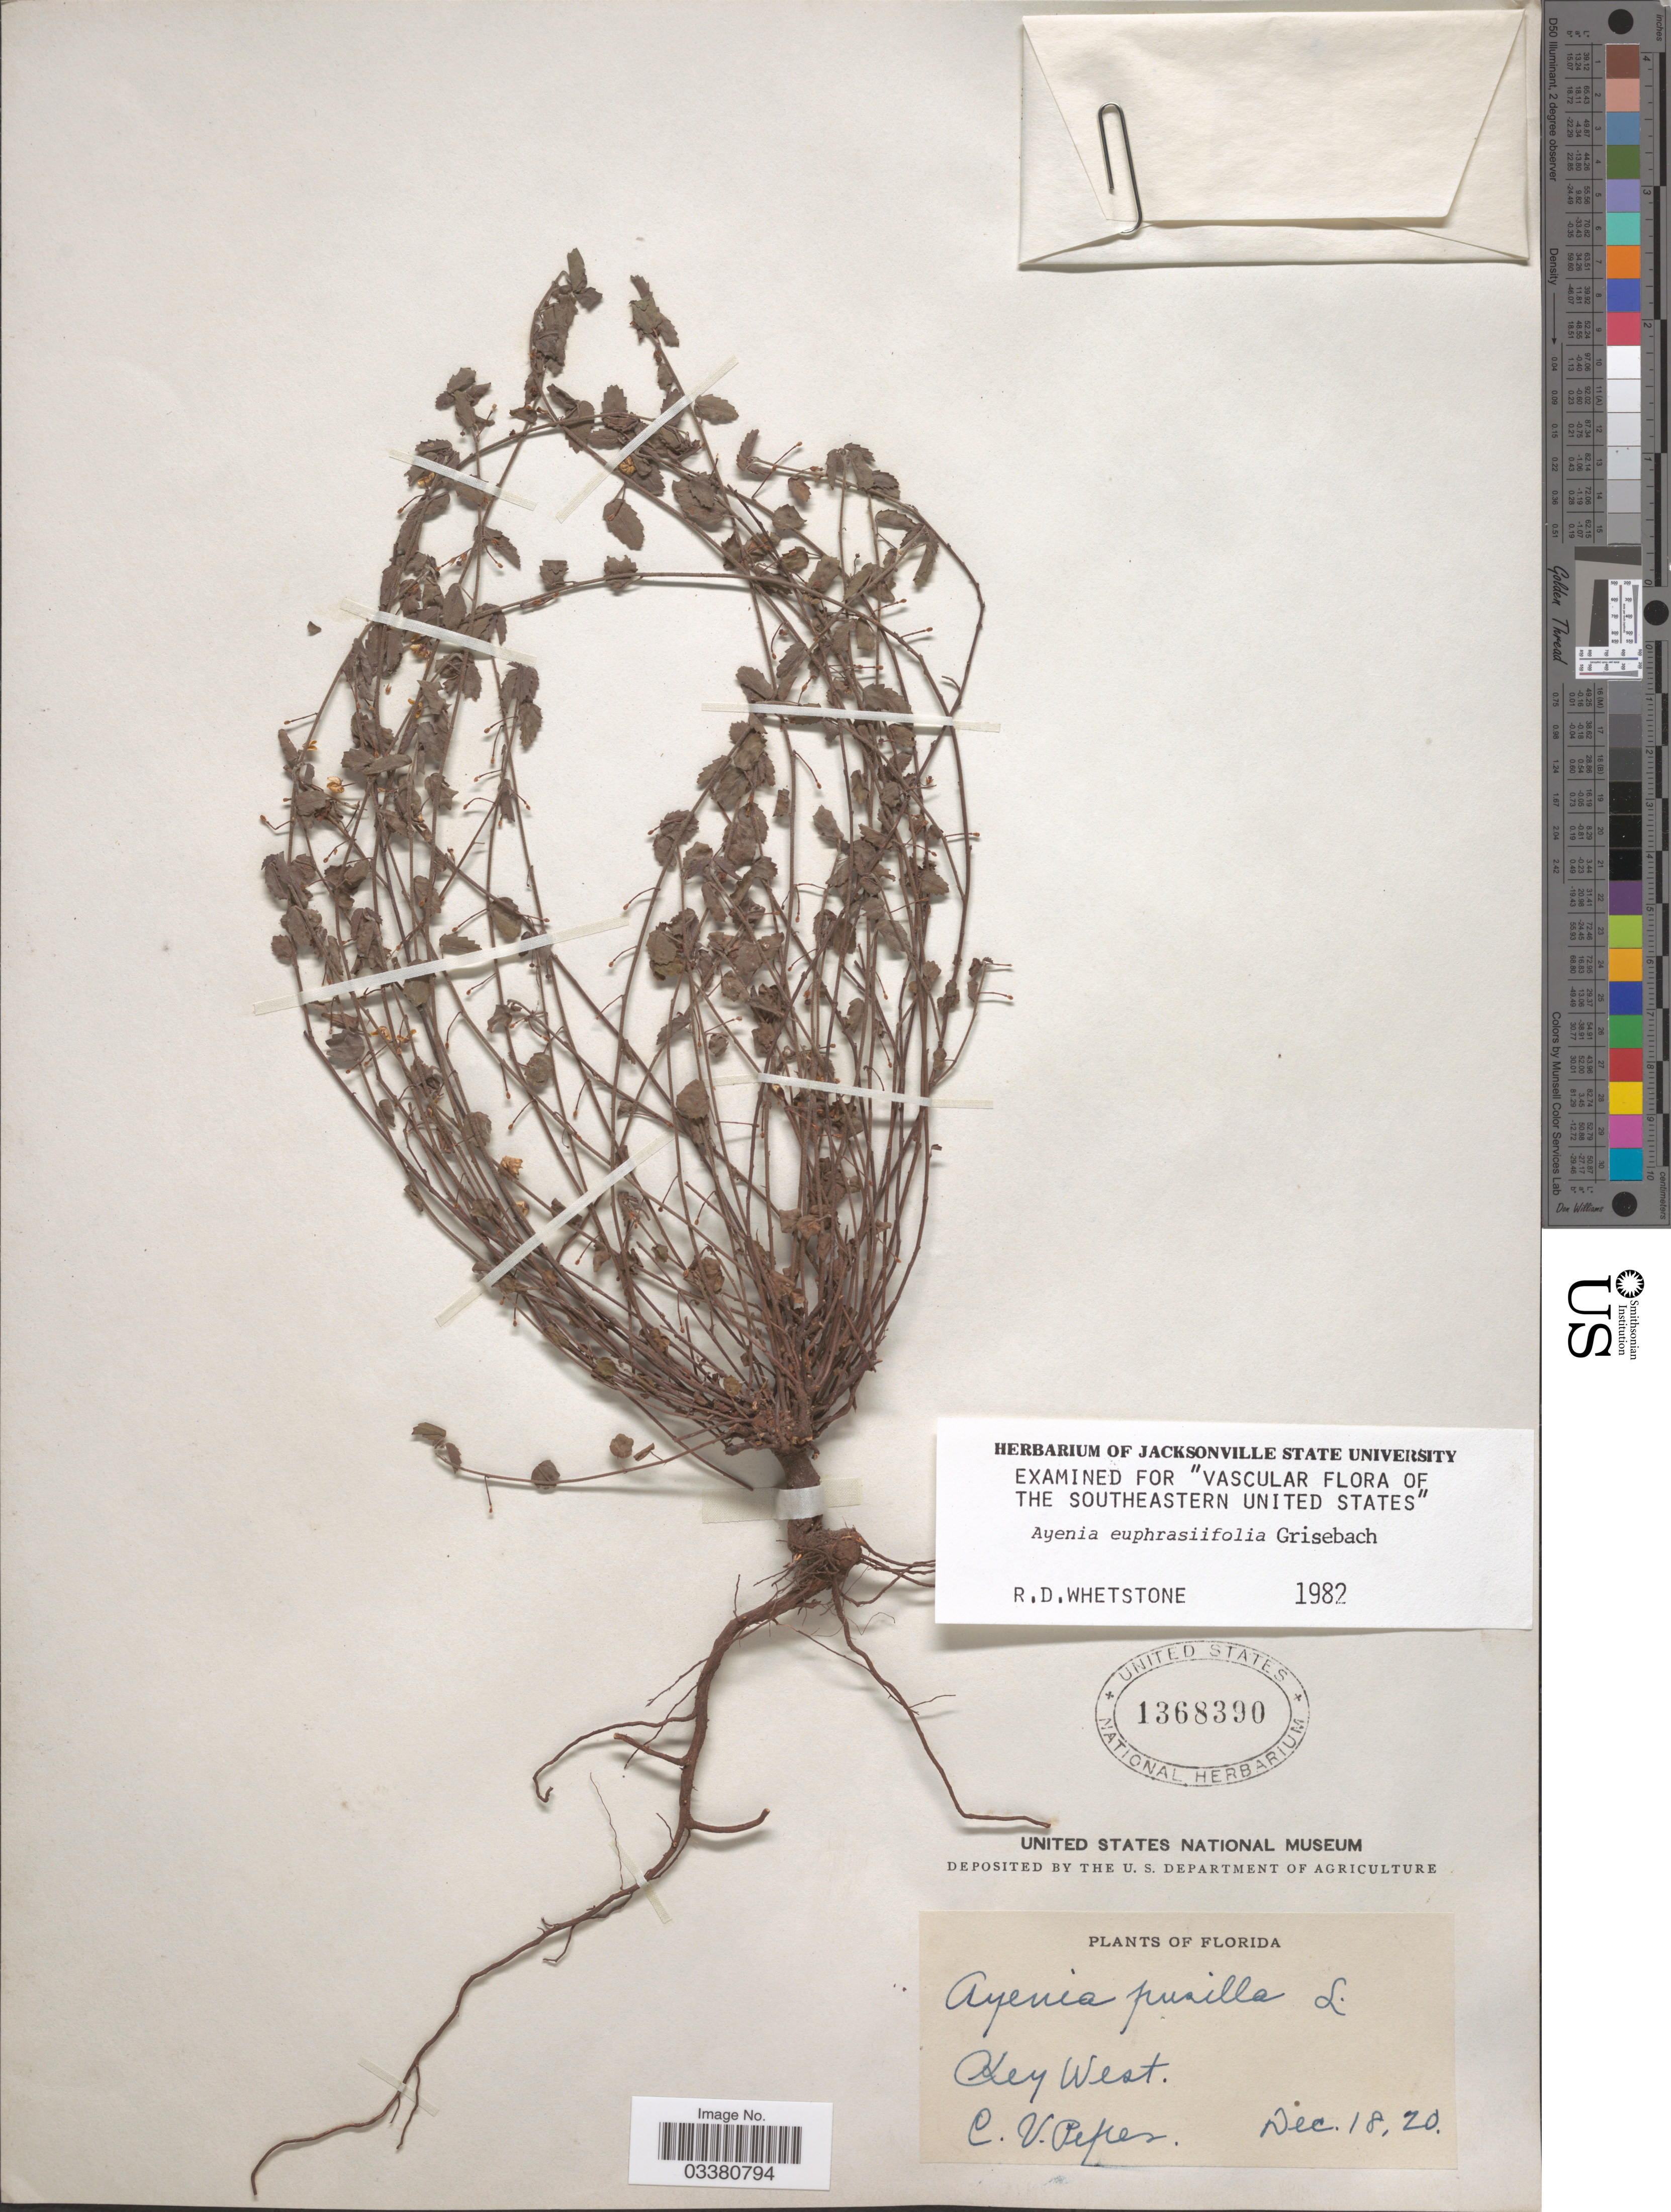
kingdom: Plantae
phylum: Tracheophyta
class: Magnoliopsida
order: Malvales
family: Malvaceae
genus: Ayenia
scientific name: Ayenia euphrasiifolia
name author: Griseb.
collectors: C. V. Piper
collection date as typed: Transcribed d/m/y: 18/12/20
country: United States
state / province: Florida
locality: Key West.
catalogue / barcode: US 1368390